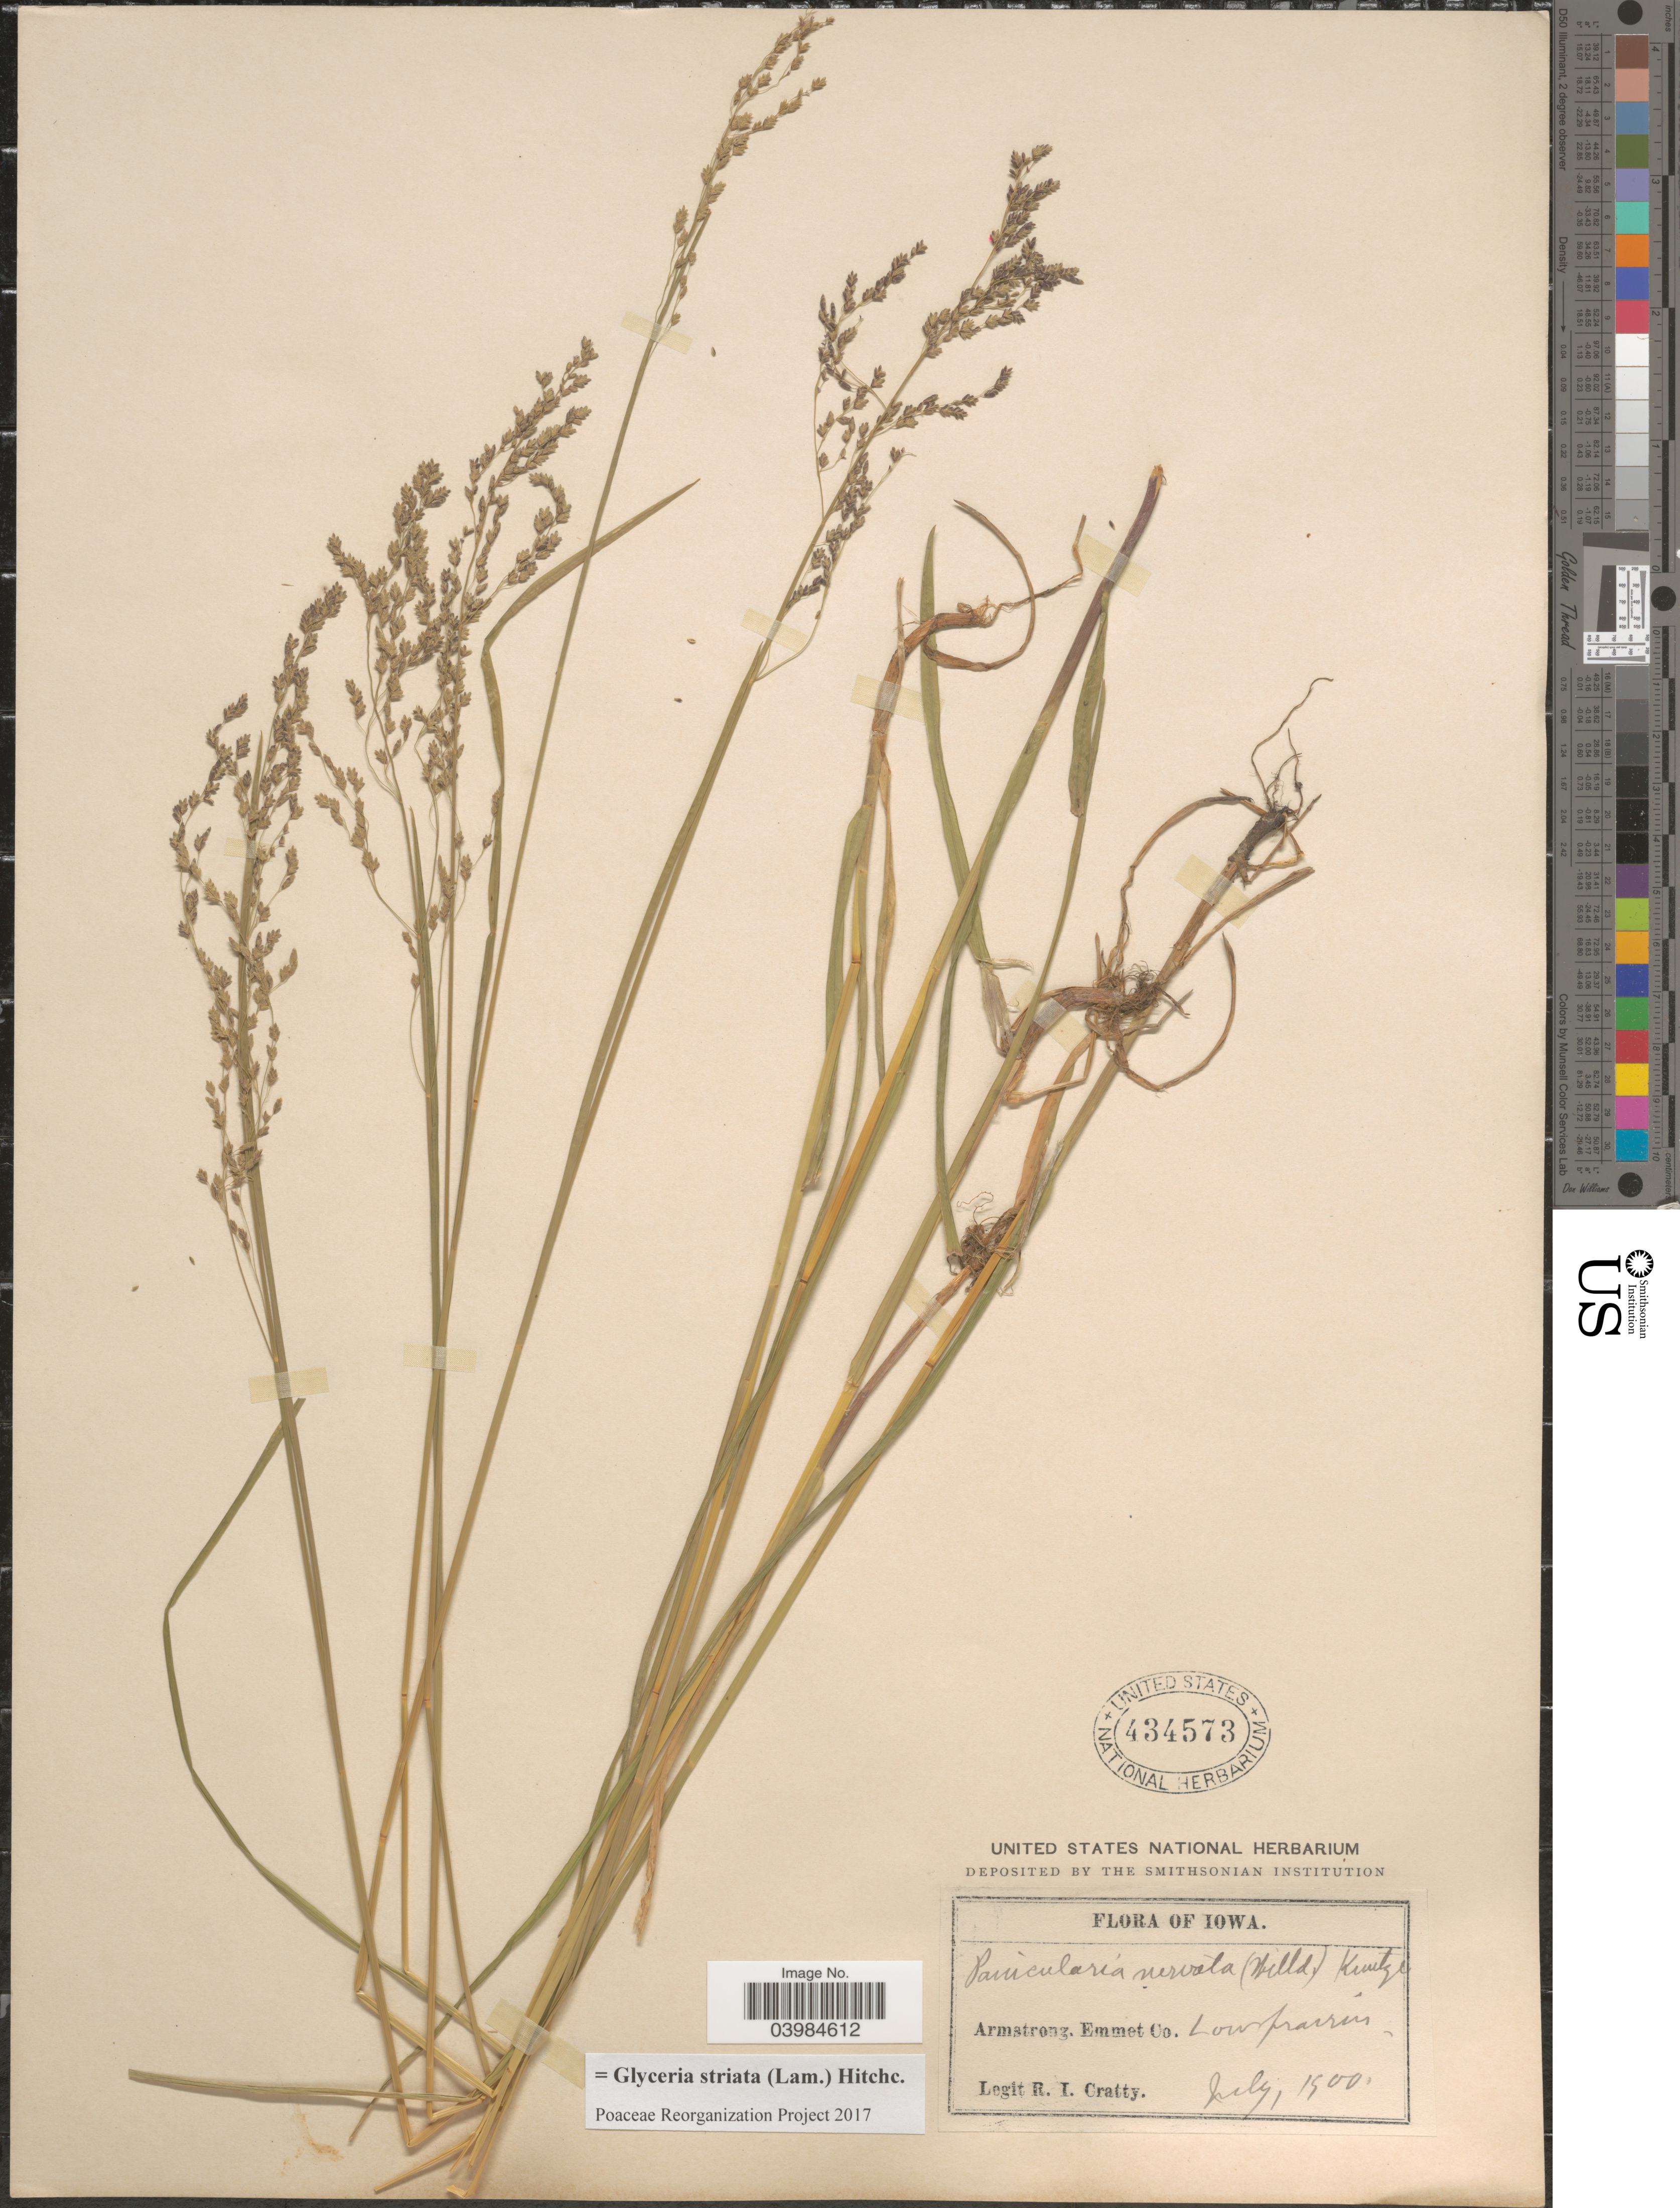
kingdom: Plantae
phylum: Tracheophyta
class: Liliopsida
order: Poales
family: Poaceae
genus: Glyceria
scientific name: Glyceria striata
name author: (Lam.) Hitchc.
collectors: R. Cratty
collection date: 1900-07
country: United States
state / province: Iowa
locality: Armstrong, Emmet Co. Low prairies.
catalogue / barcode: US 434573